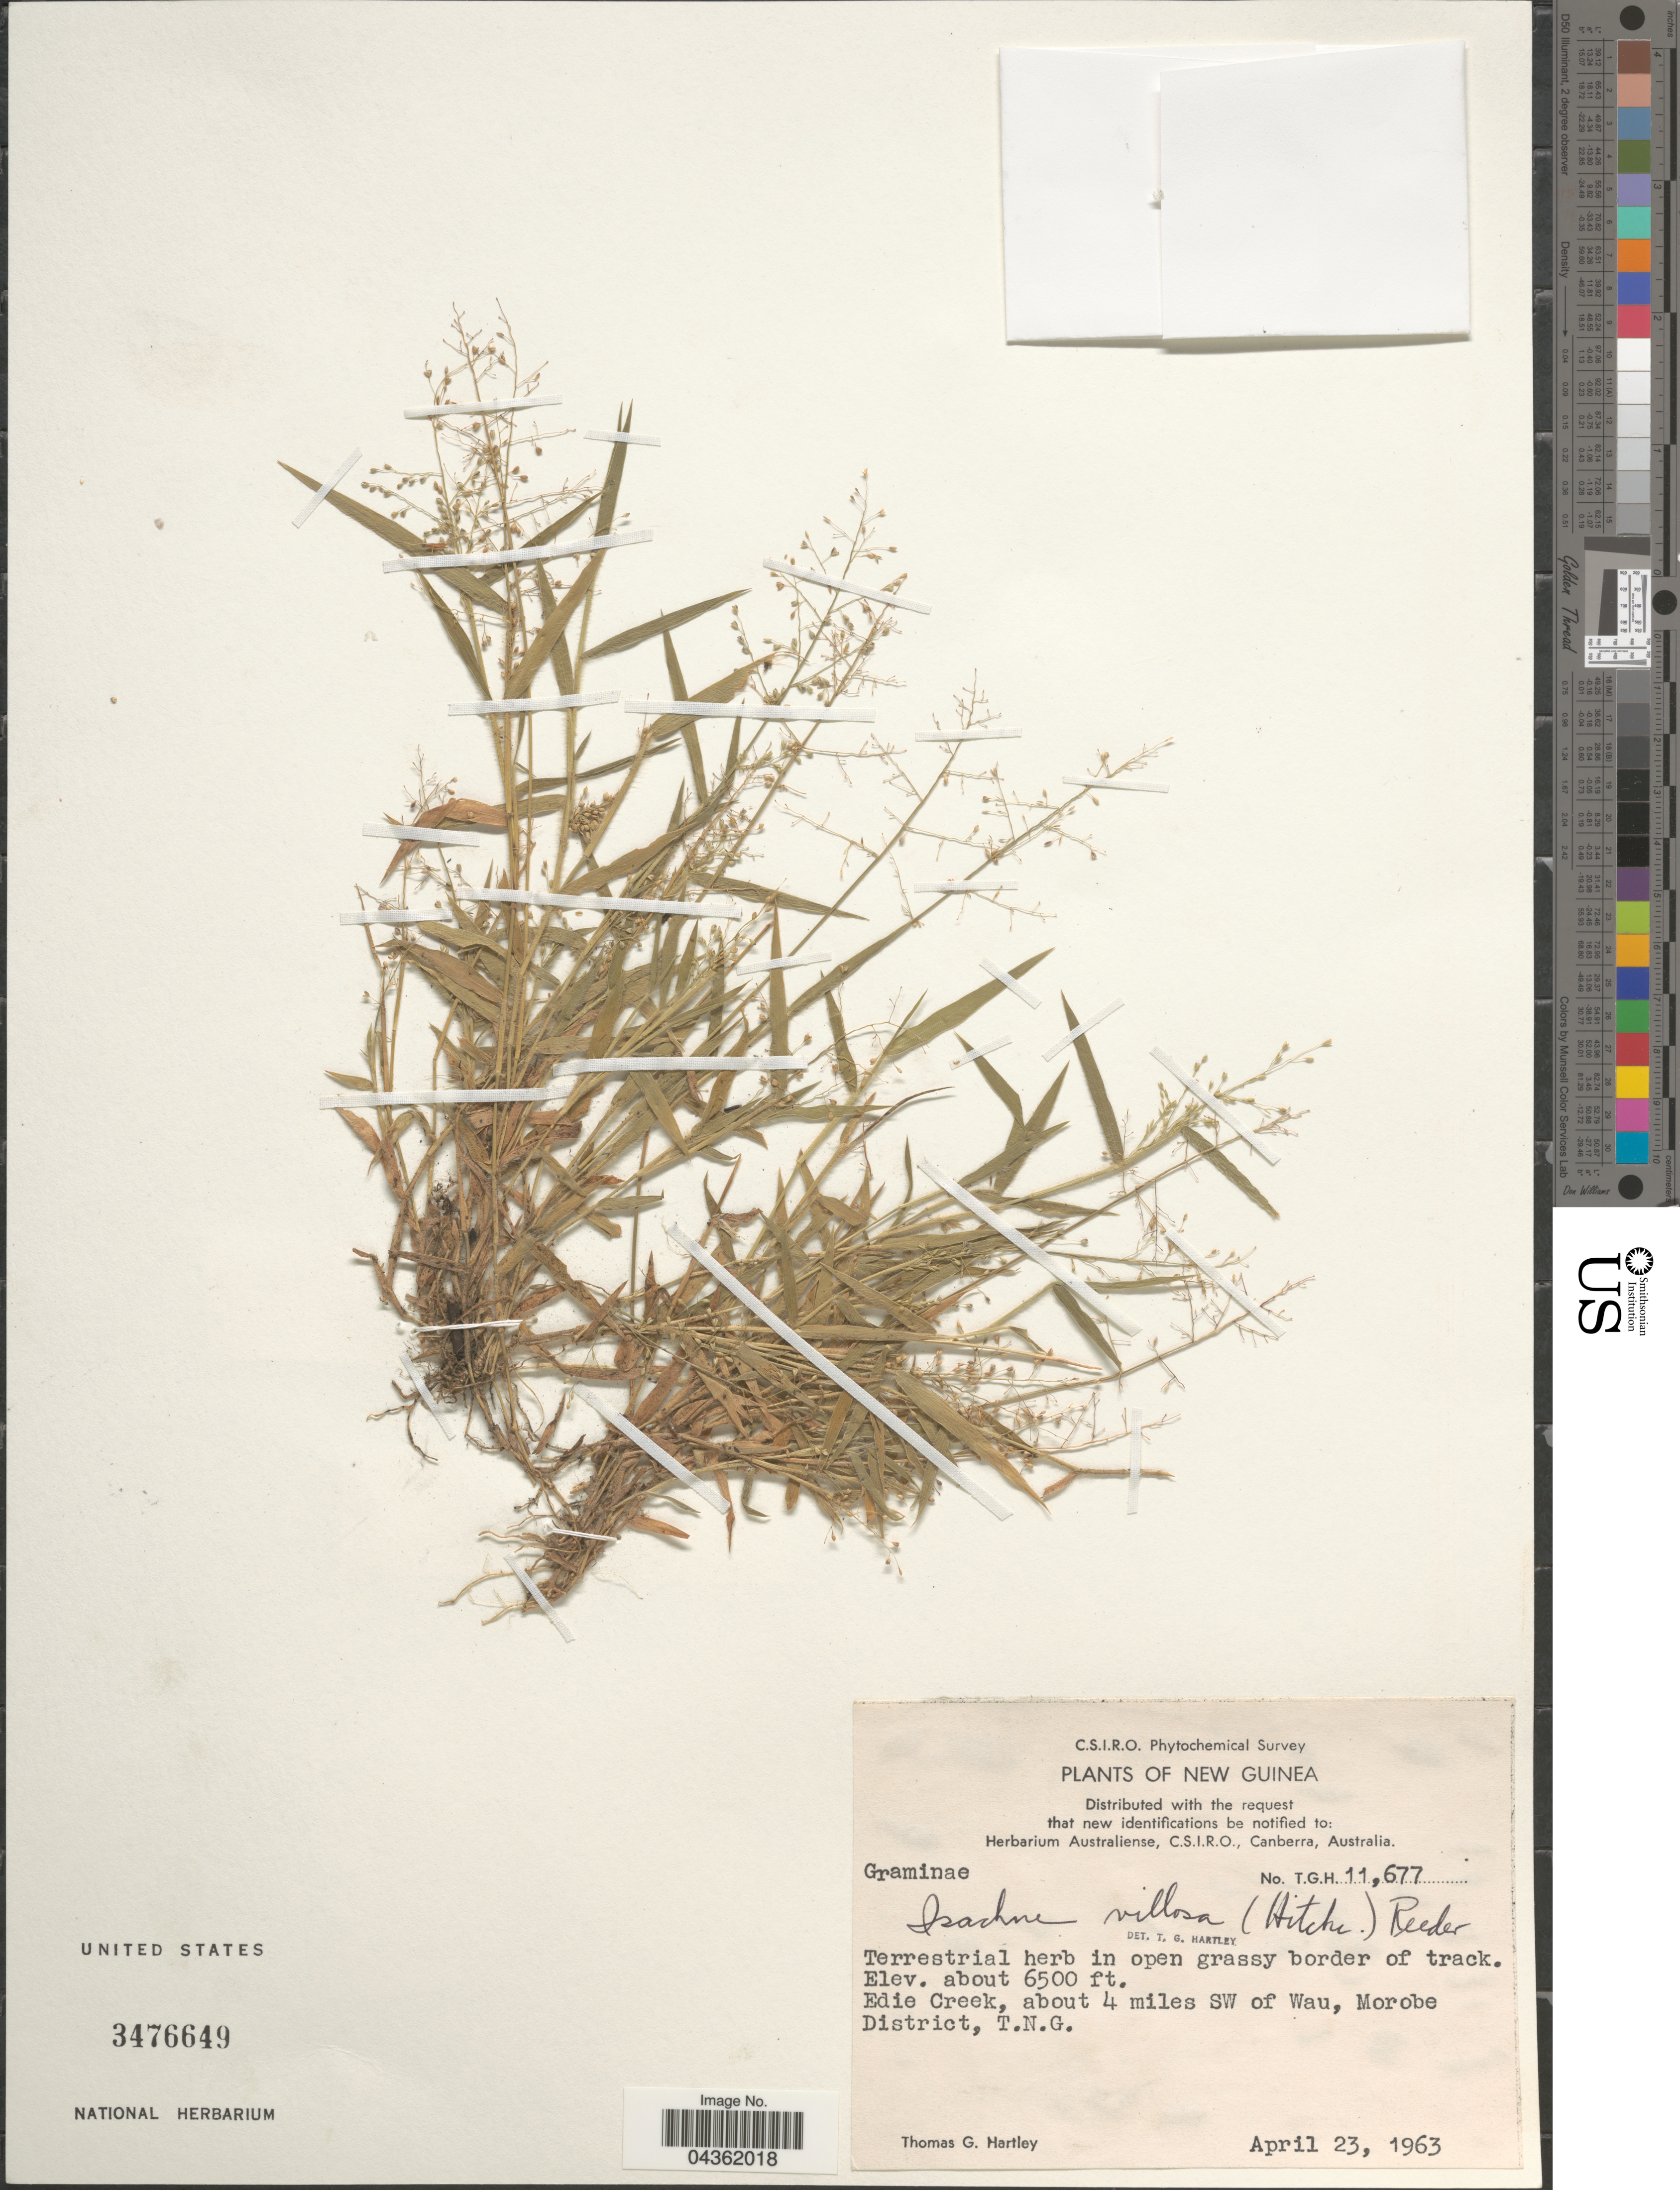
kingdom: Plantae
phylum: Tracheophyta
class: Liliopsida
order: Poales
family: Poaceae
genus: Isachne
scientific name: Isachne villosa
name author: (Hitchc.) Reeder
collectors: T. Hartley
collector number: T.G.H.11677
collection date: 1963-04-23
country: Papua New Guinea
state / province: Morobe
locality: C. S. I. R. O. Phytochemical Survey. New Guinea. Edie Creek, about 4 miles SW of Wau, Morobe District, T. N. G.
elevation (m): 1981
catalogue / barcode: US 3476649